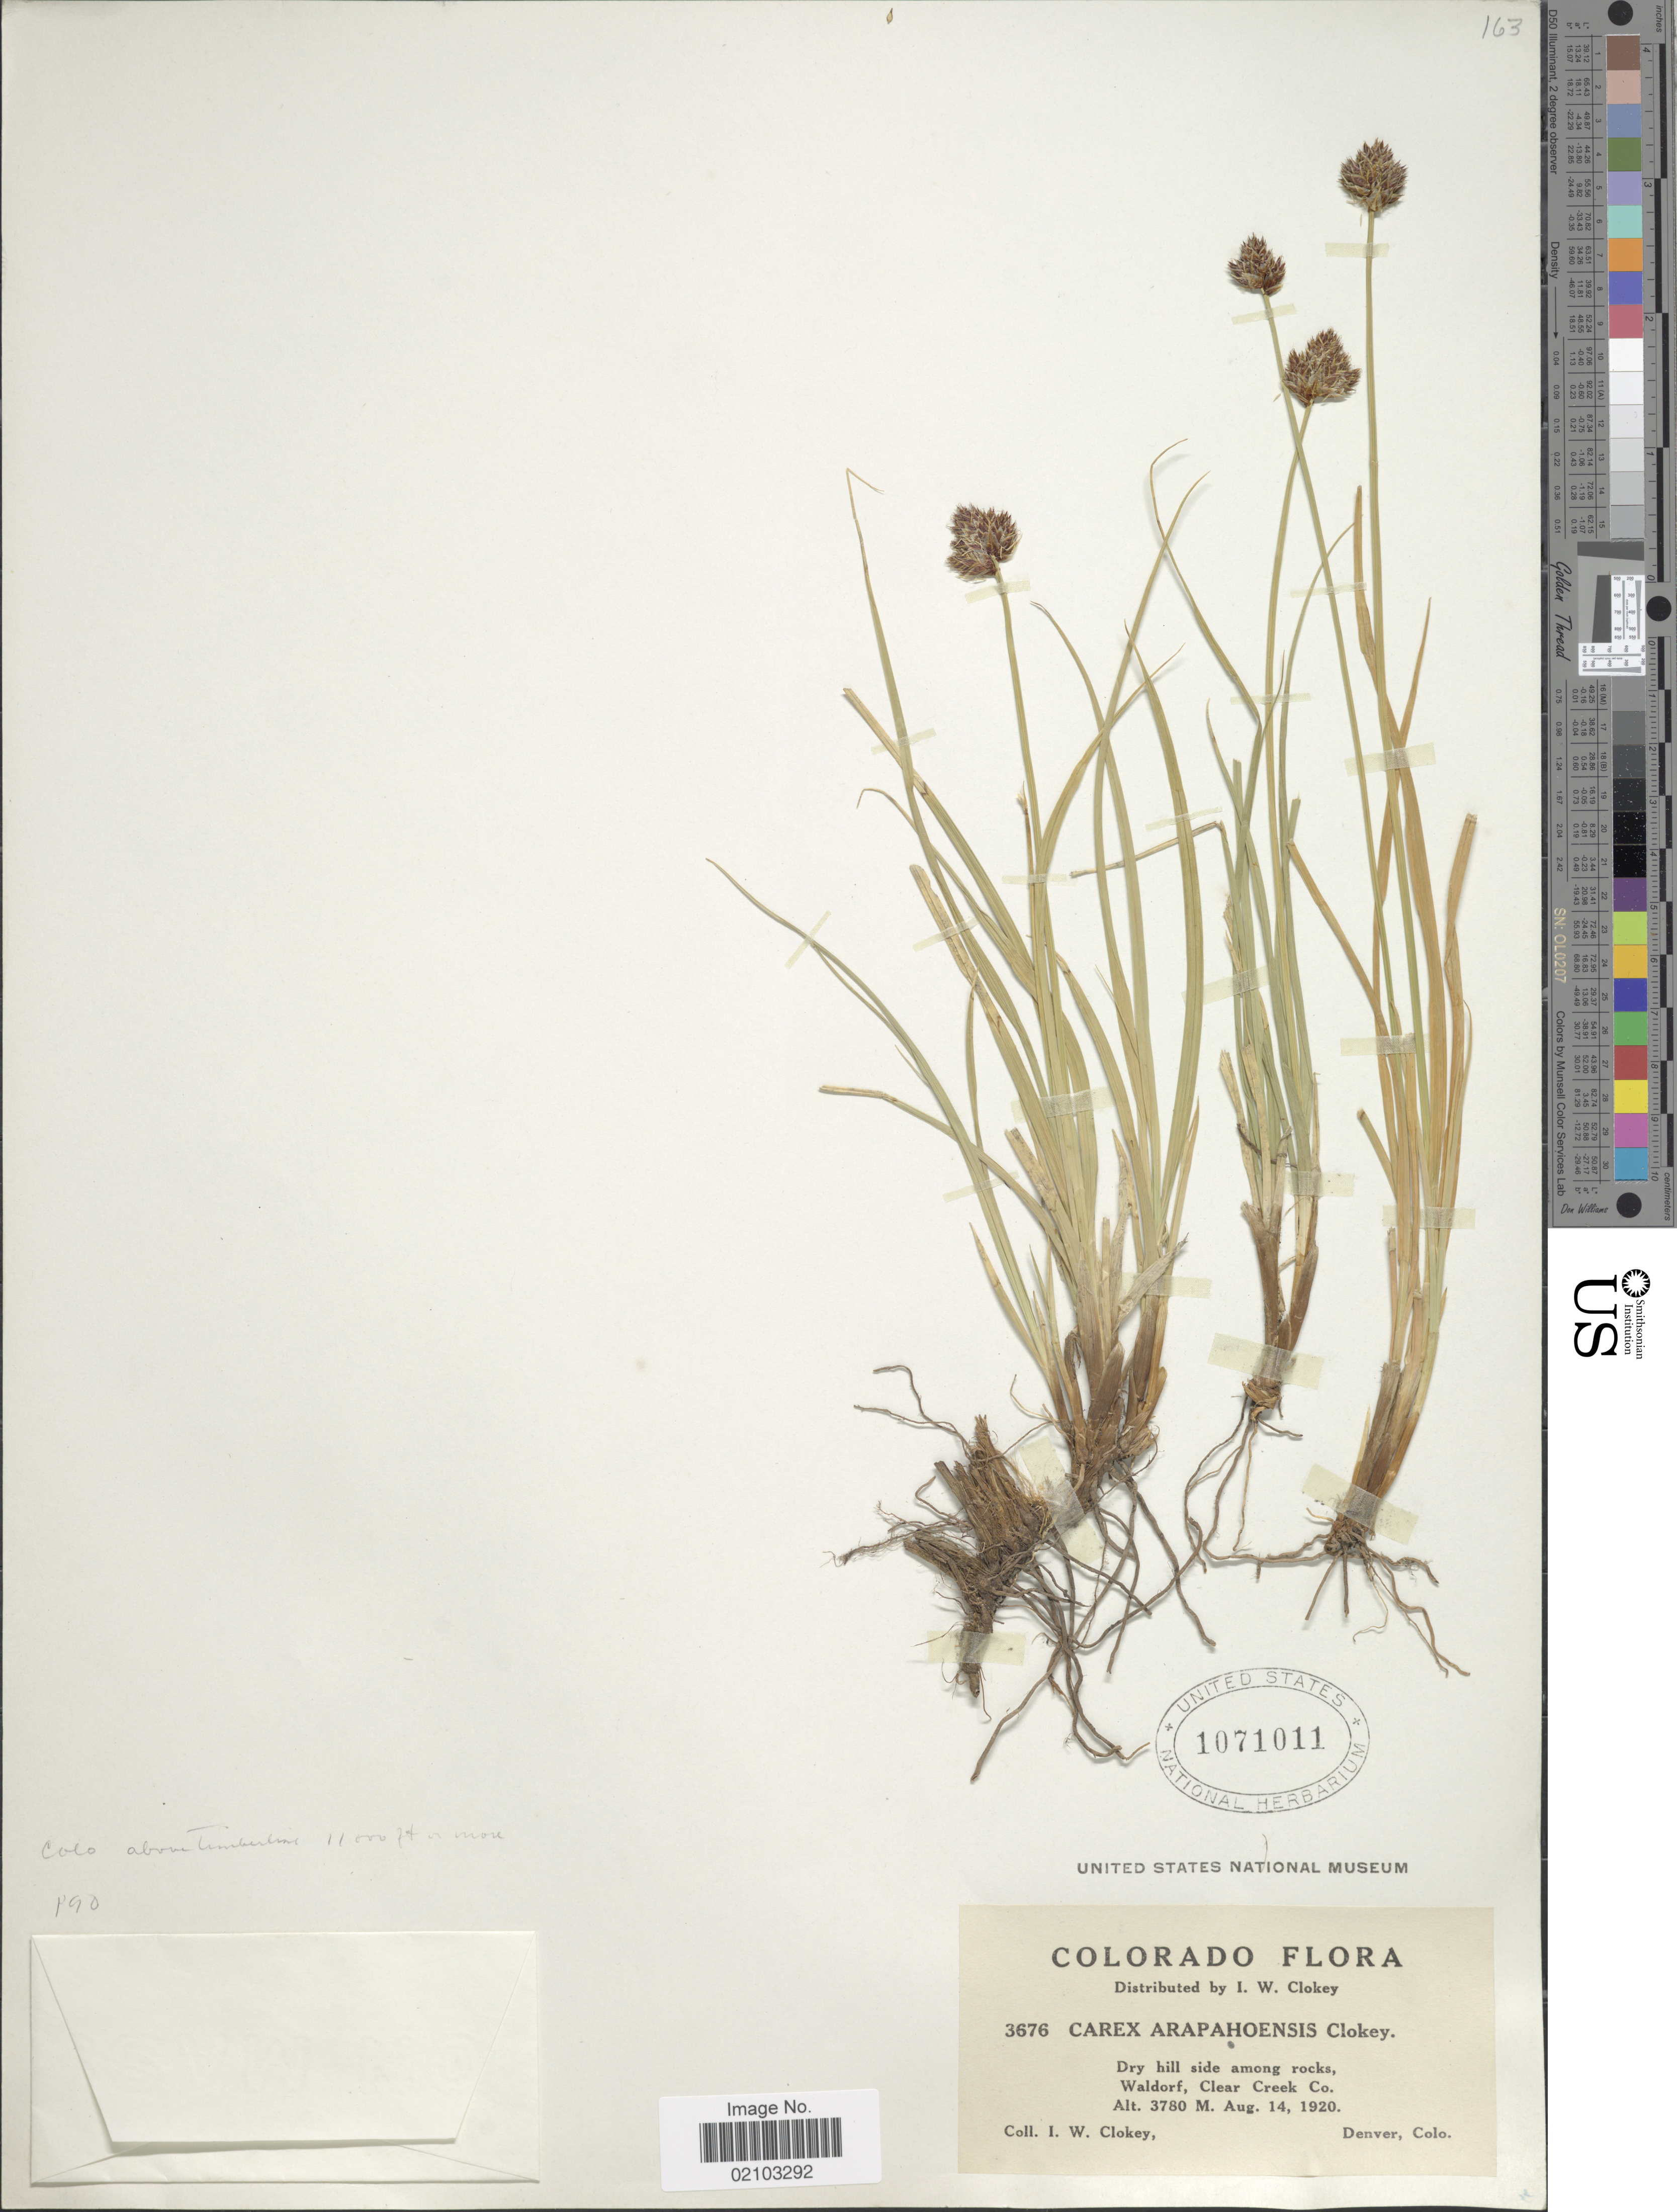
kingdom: Plantae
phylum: Tracheophyta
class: Liliopsida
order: Poales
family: Cyperaceae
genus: Carex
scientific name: Carex arapahoensis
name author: Clokey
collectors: I. W. Clokey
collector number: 3676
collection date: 1920-08-14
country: United States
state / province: Colorado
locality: Dry hill side among rocks, Waldorf, Clear Creek Co.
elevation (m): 3780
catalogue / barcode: US 1071011